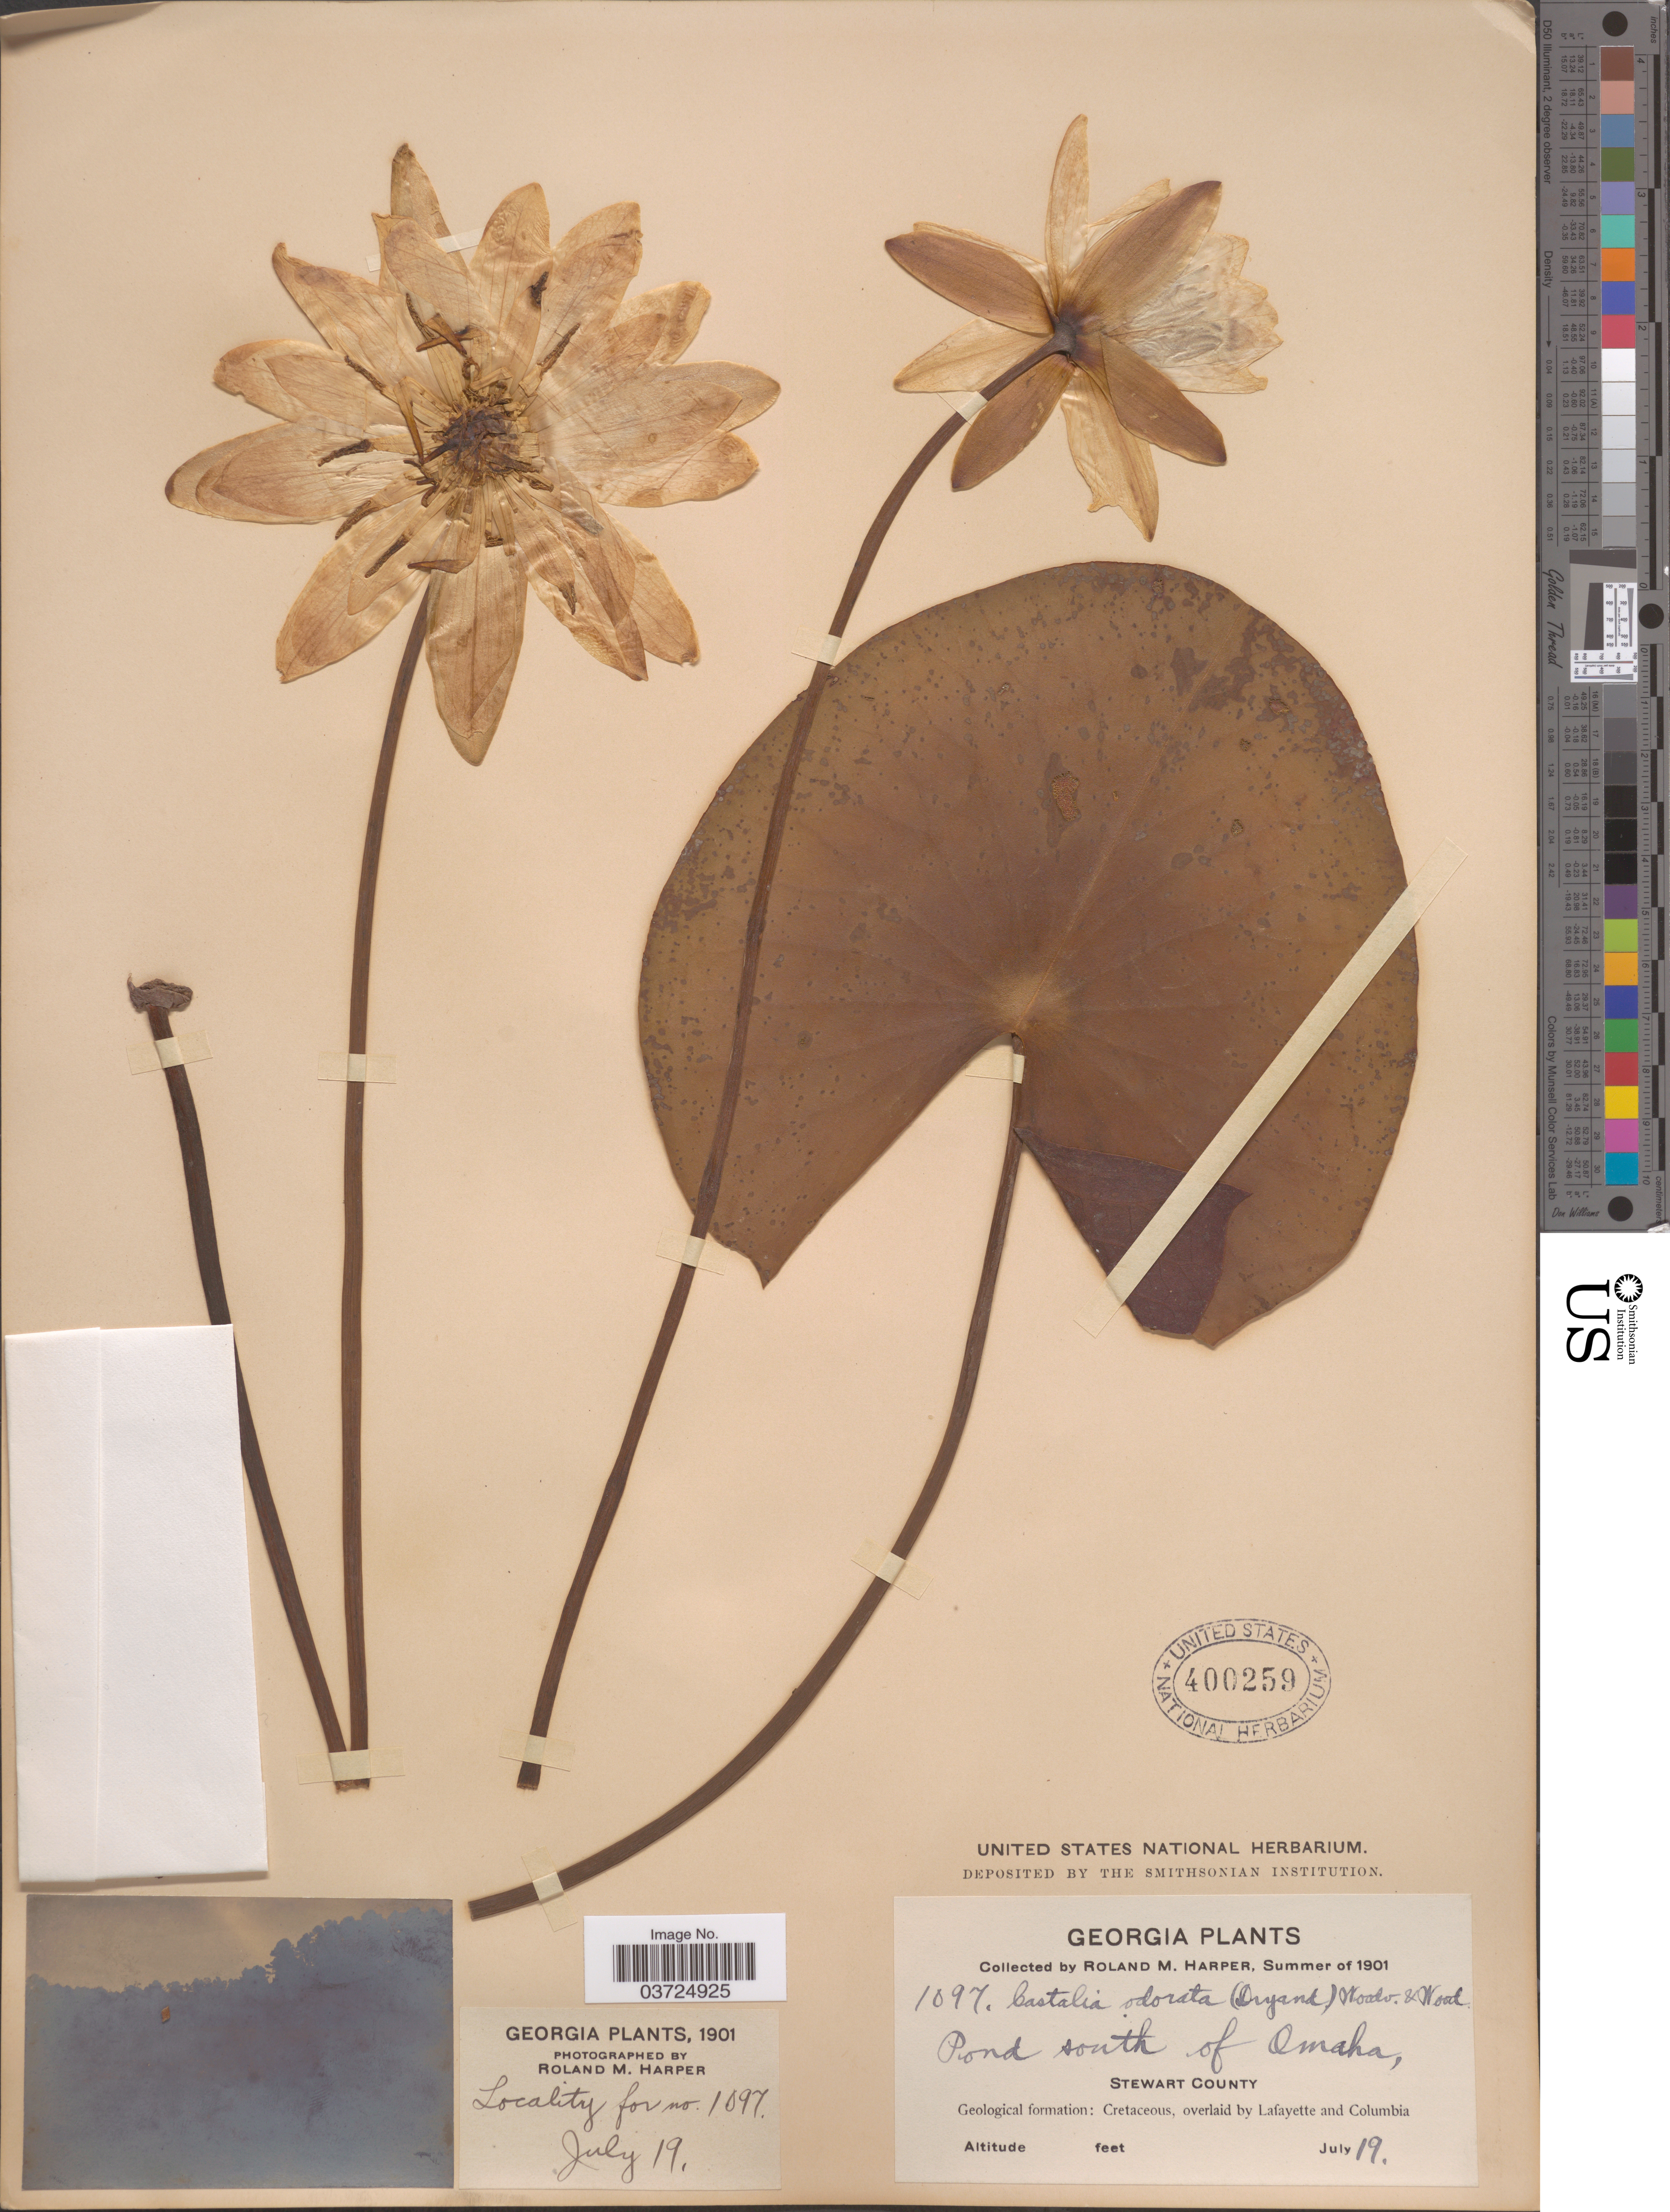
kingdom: Plantae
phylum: Tracheophyta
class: Magnoliopsida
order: Nymphaeales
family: Nymphaeaceae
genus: Nymphaea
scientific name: Nymphaea odorata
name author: Aiton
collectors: R. M. Harper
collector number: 1097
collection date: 1901-07-19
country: United States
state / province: Georgia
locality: Pond south of Omaha, Stewart County. Geological formation: overlaid by Lafayette and Columbia.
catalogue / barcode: US 400259